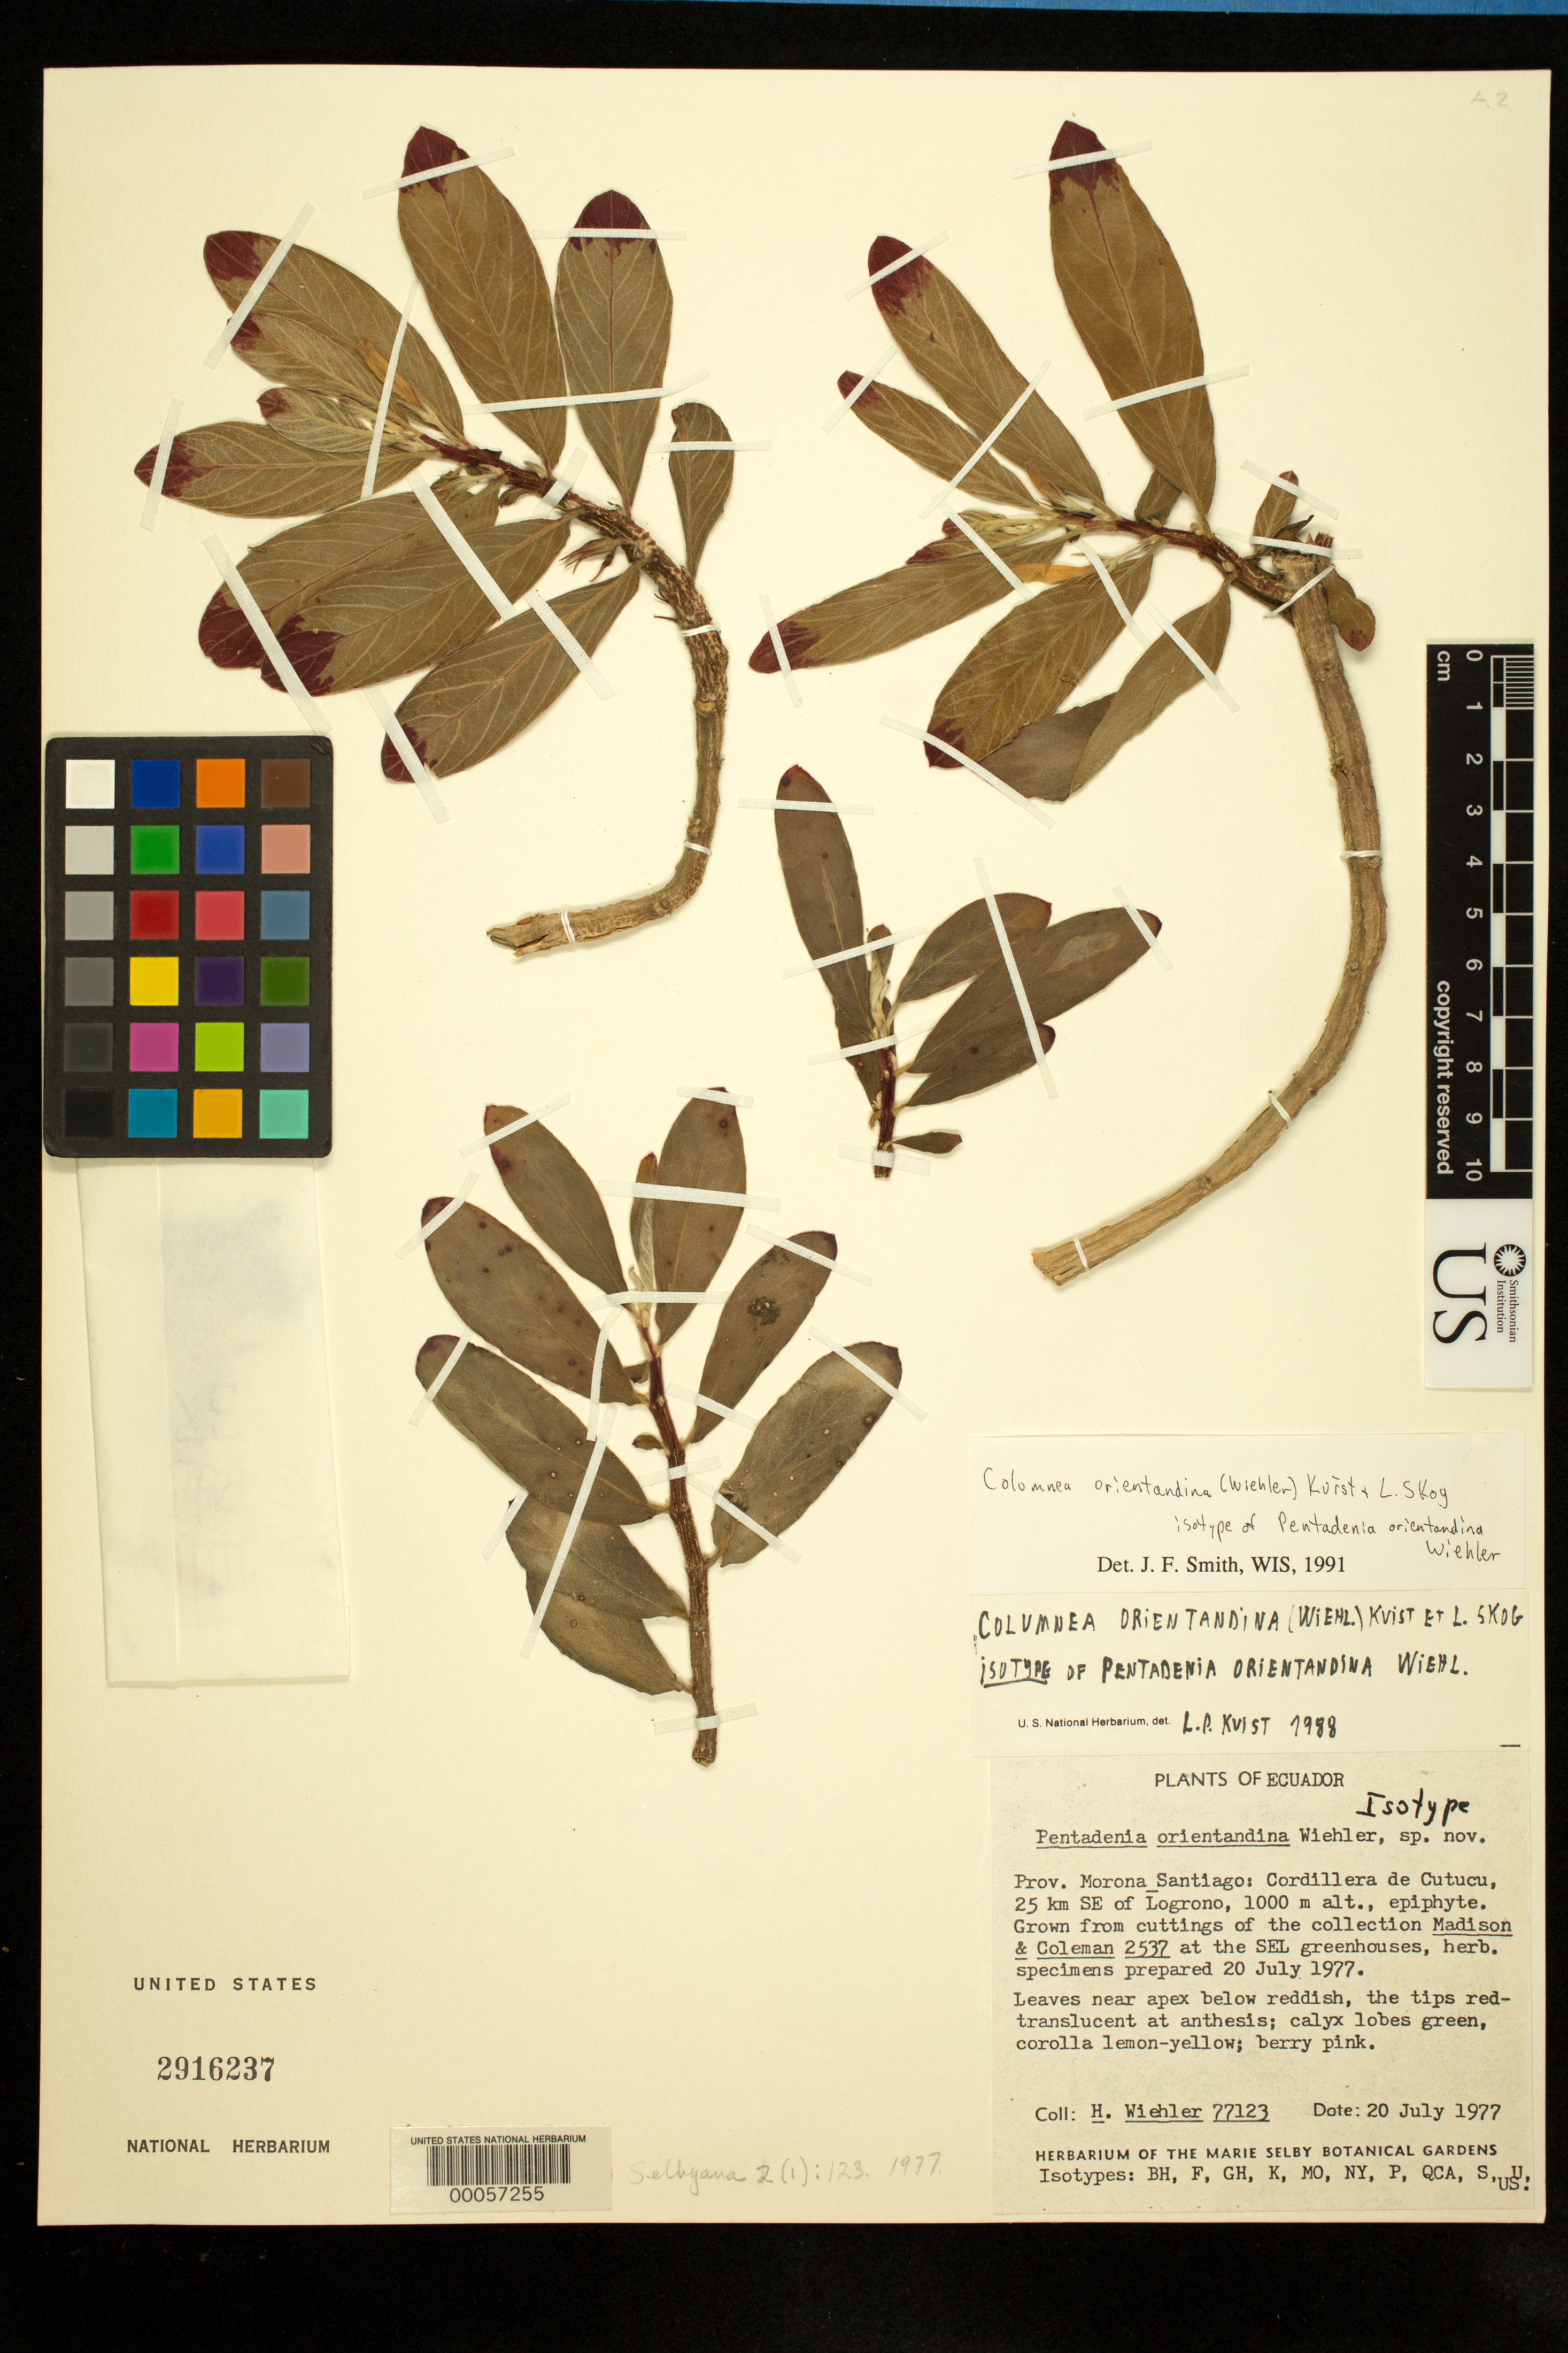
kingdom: Plantae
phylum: Tracheophyta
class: Magnoliopsida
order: Lamiales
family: Gesneriaceae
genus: Pentadenia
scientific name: Pentadenia orientandina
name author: Wiehler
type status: Isotype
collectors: M. T. Madison & -- Coleman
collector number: Wiehler 77123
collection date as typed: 20 Jul 1977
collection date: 1977-07-20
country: Ecuador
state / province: Morona-Santiago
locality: Cordillera de Cutucu, 25 km SE of Logrono.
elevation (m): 1000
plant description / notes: Specimen made from cultivated plant, orig. Madison & Coleman 2537; Grown at SEL greenhouses, specimen prepared 20 Jul 1977.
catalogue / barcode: US 2916237